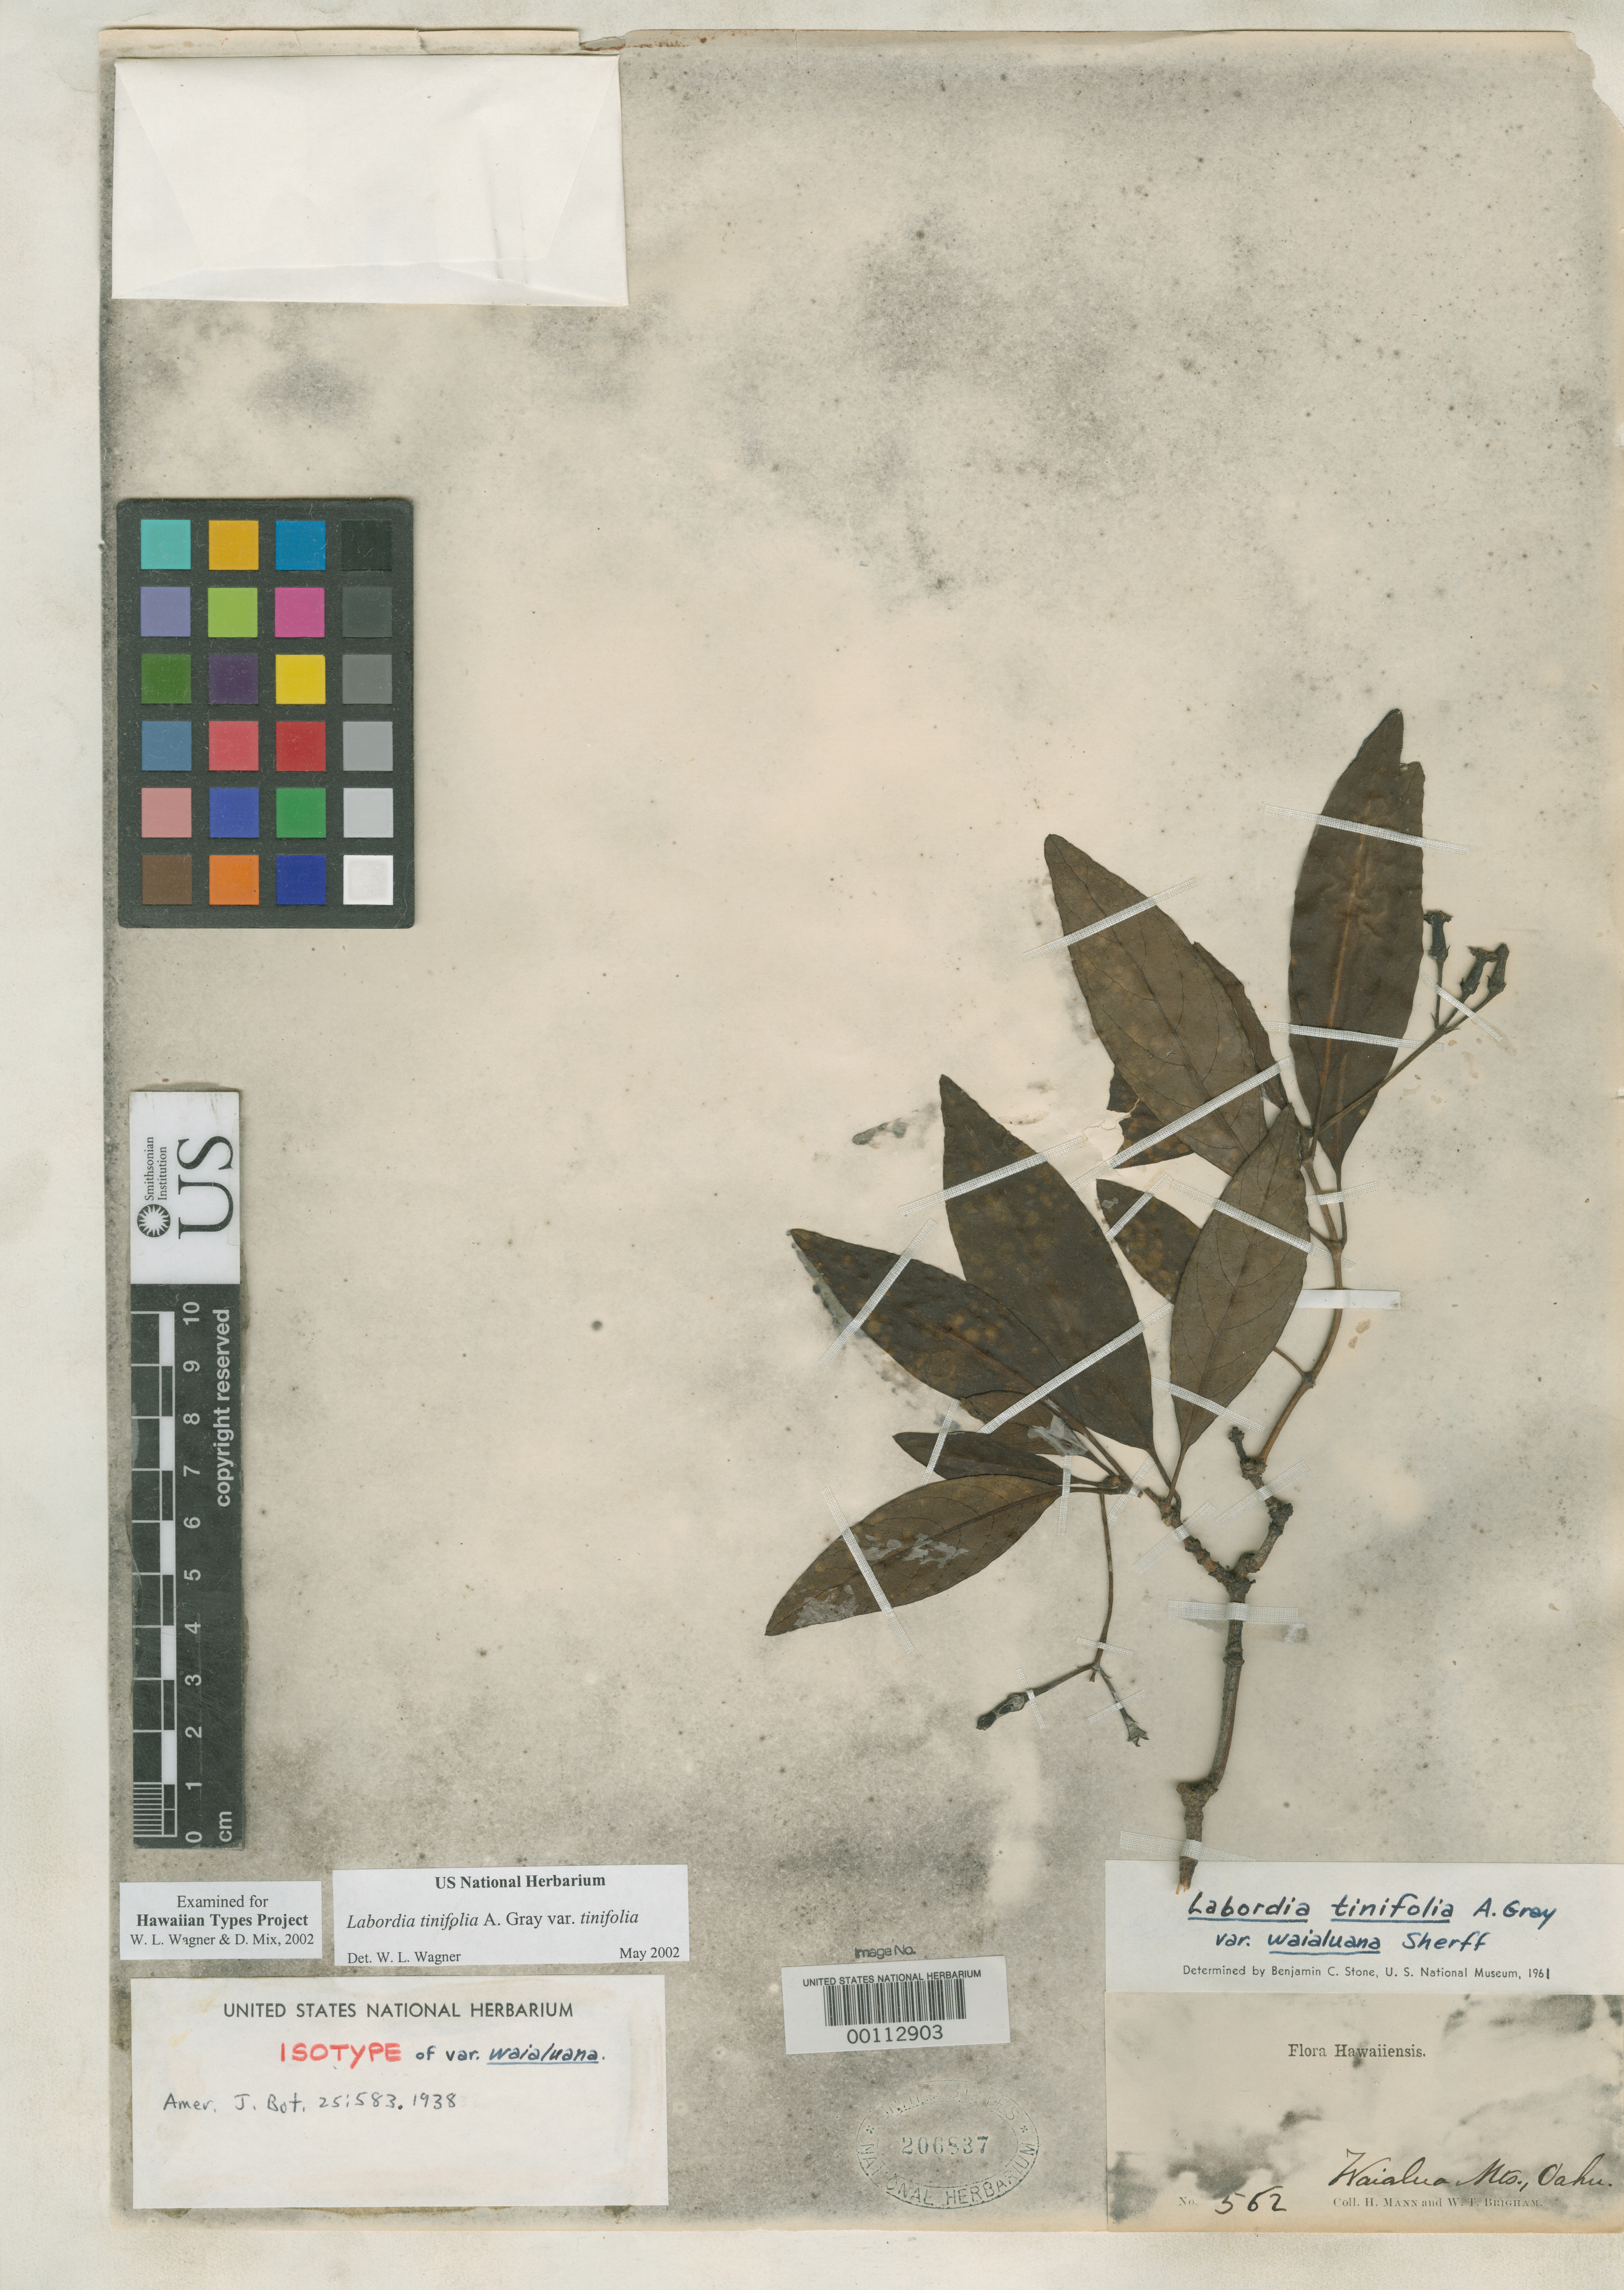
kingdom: Plantae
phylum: Tracheophyta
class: Magnoliopsida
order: Gentianales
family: Loganiaceae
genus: Labordia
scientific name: Labordia tinifolia var. waialuana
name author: Sherff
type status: Isotype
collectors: H. Mann & W. T. Brigham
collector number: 562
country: United States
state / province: Hawaii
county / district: Honolulu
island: Oahu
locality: Waialua Mts.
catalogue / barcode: US 206837